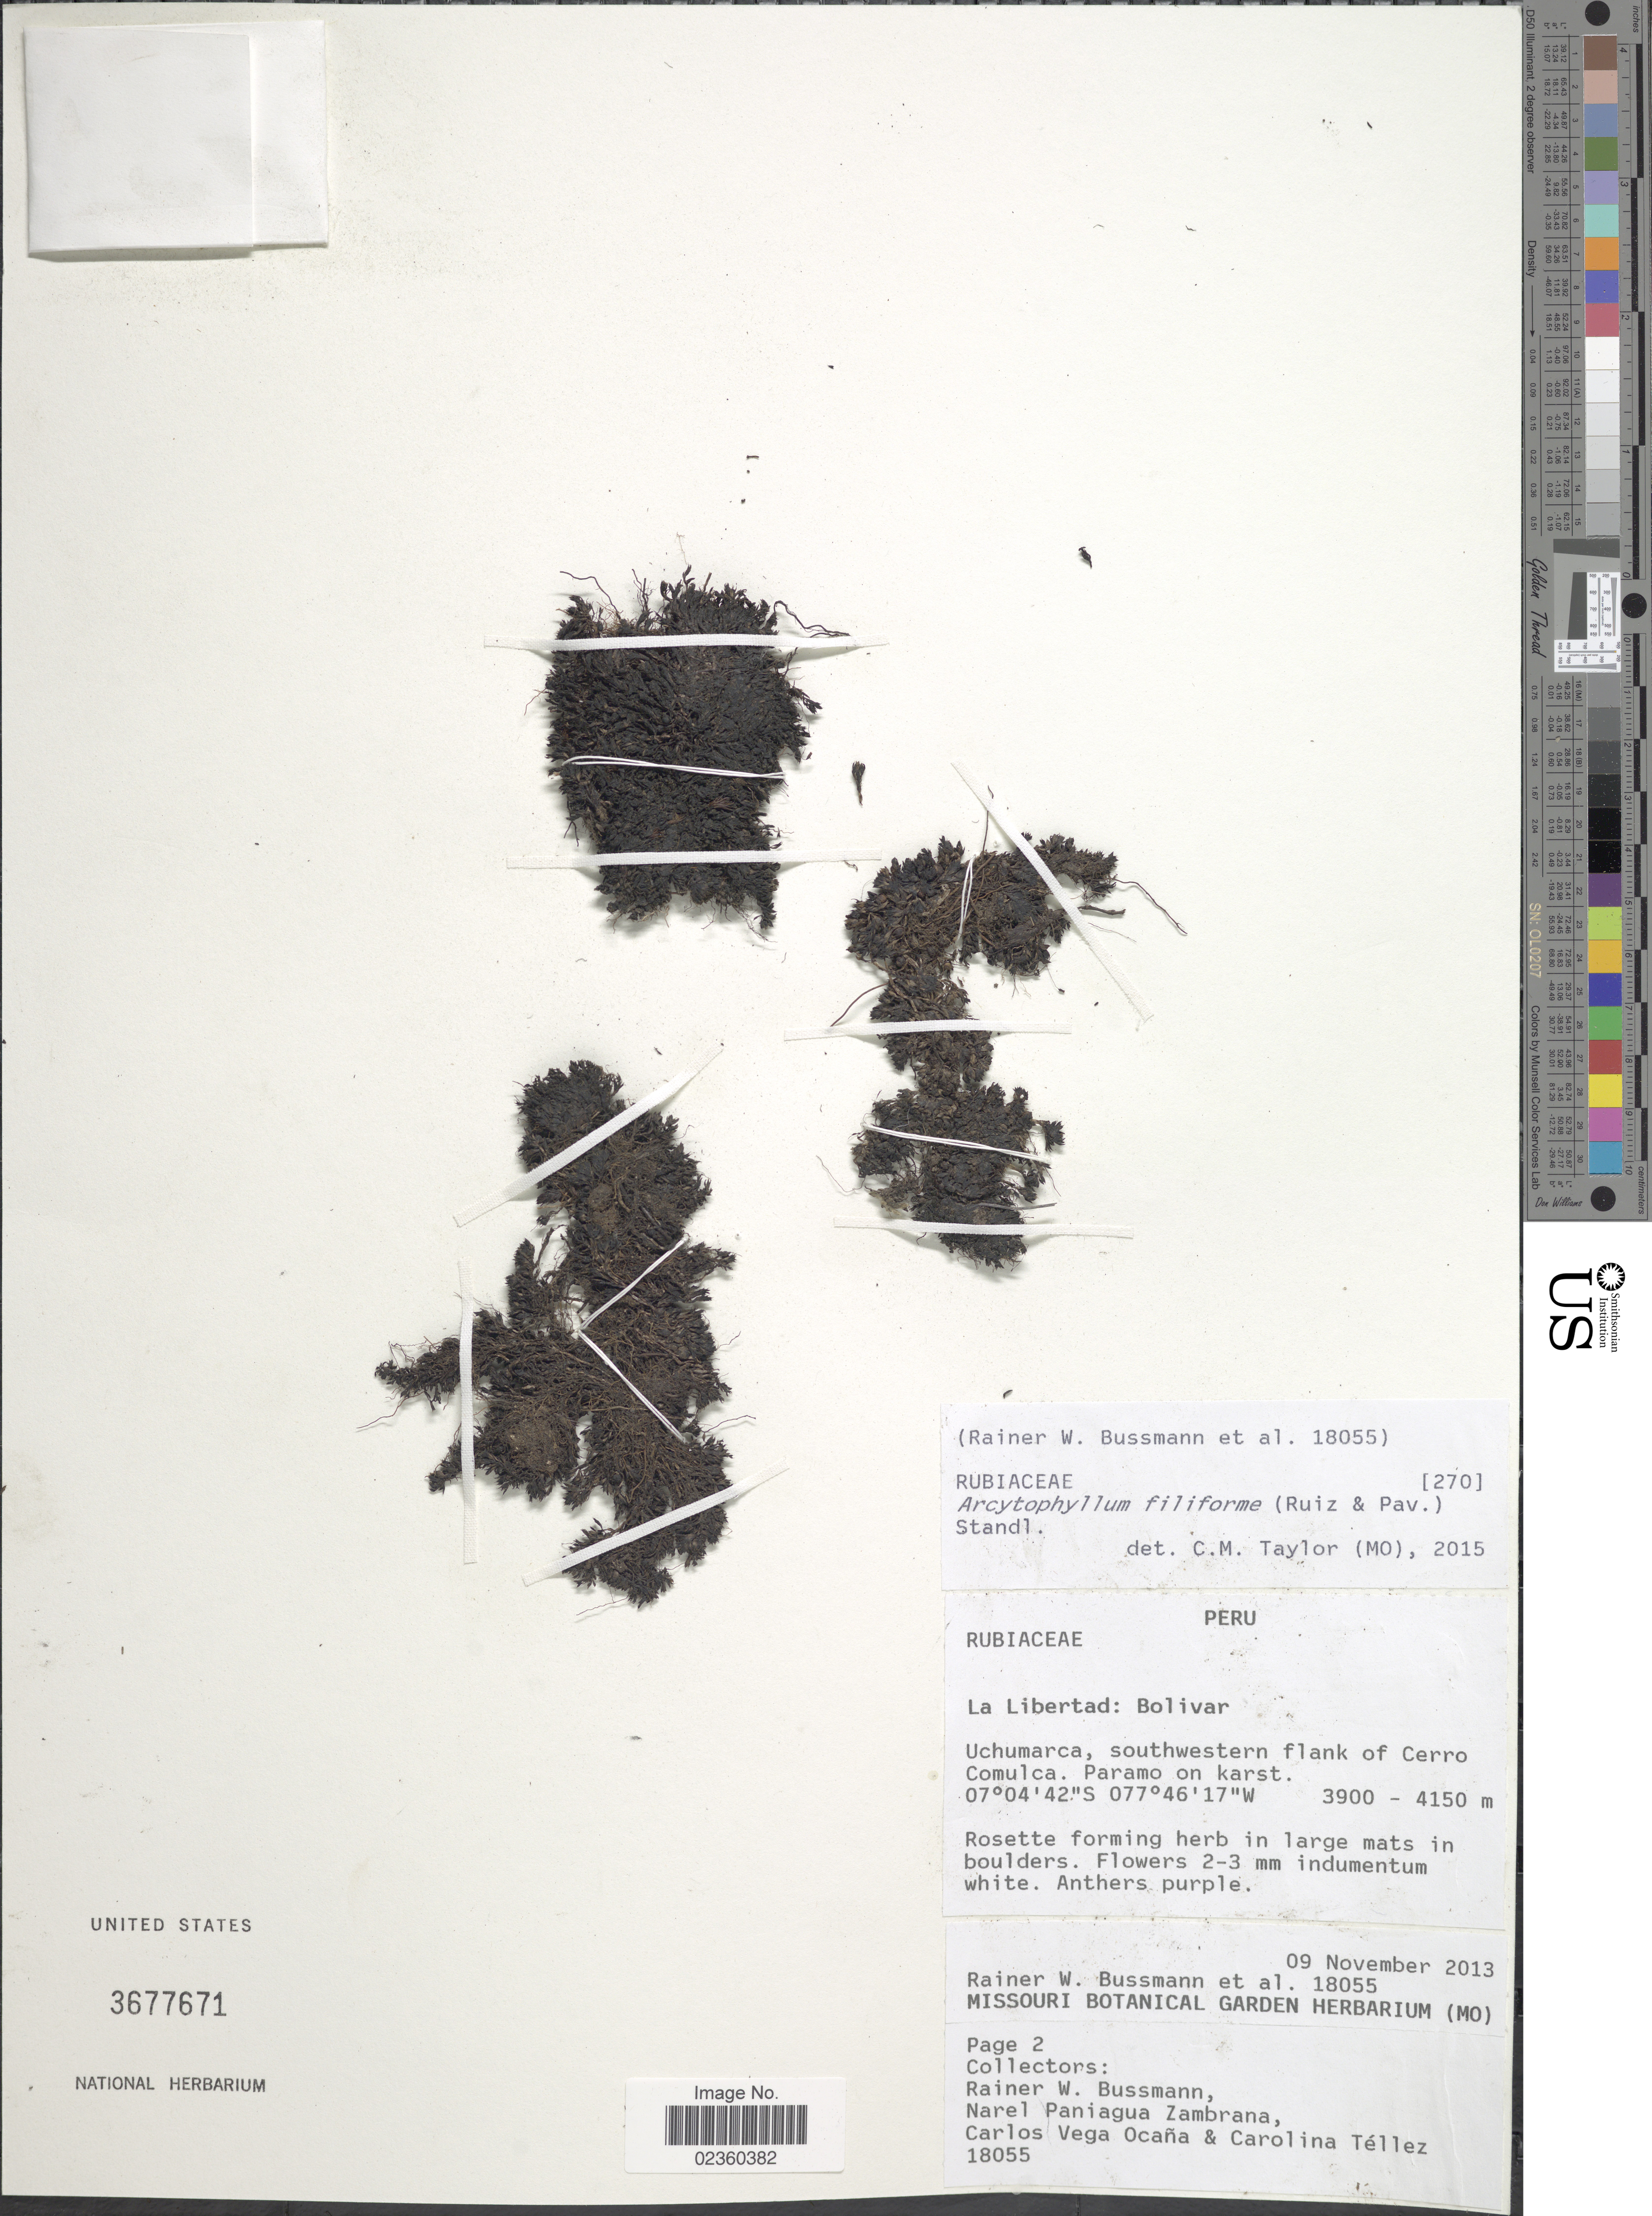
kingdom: Plantae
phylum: Tracheophyta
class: Magnoliopsida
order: Gentianales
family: Rubiaceae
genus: Arcytophyllum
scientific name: Arcytophyllum filiforme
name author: (Ruiz & Pav.) Standl.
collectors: R. W. Bussmann, N. Paniagua Zambrana, C. Vega Ocaña & C. Téllez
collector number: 18055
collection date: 2013-11-09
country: Peru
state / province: La Libertad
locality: Bolivar, Uchumarca, southwestern flank of Cerro Comulca. Paramo on karst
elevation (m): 3900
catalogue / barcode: US 3677671